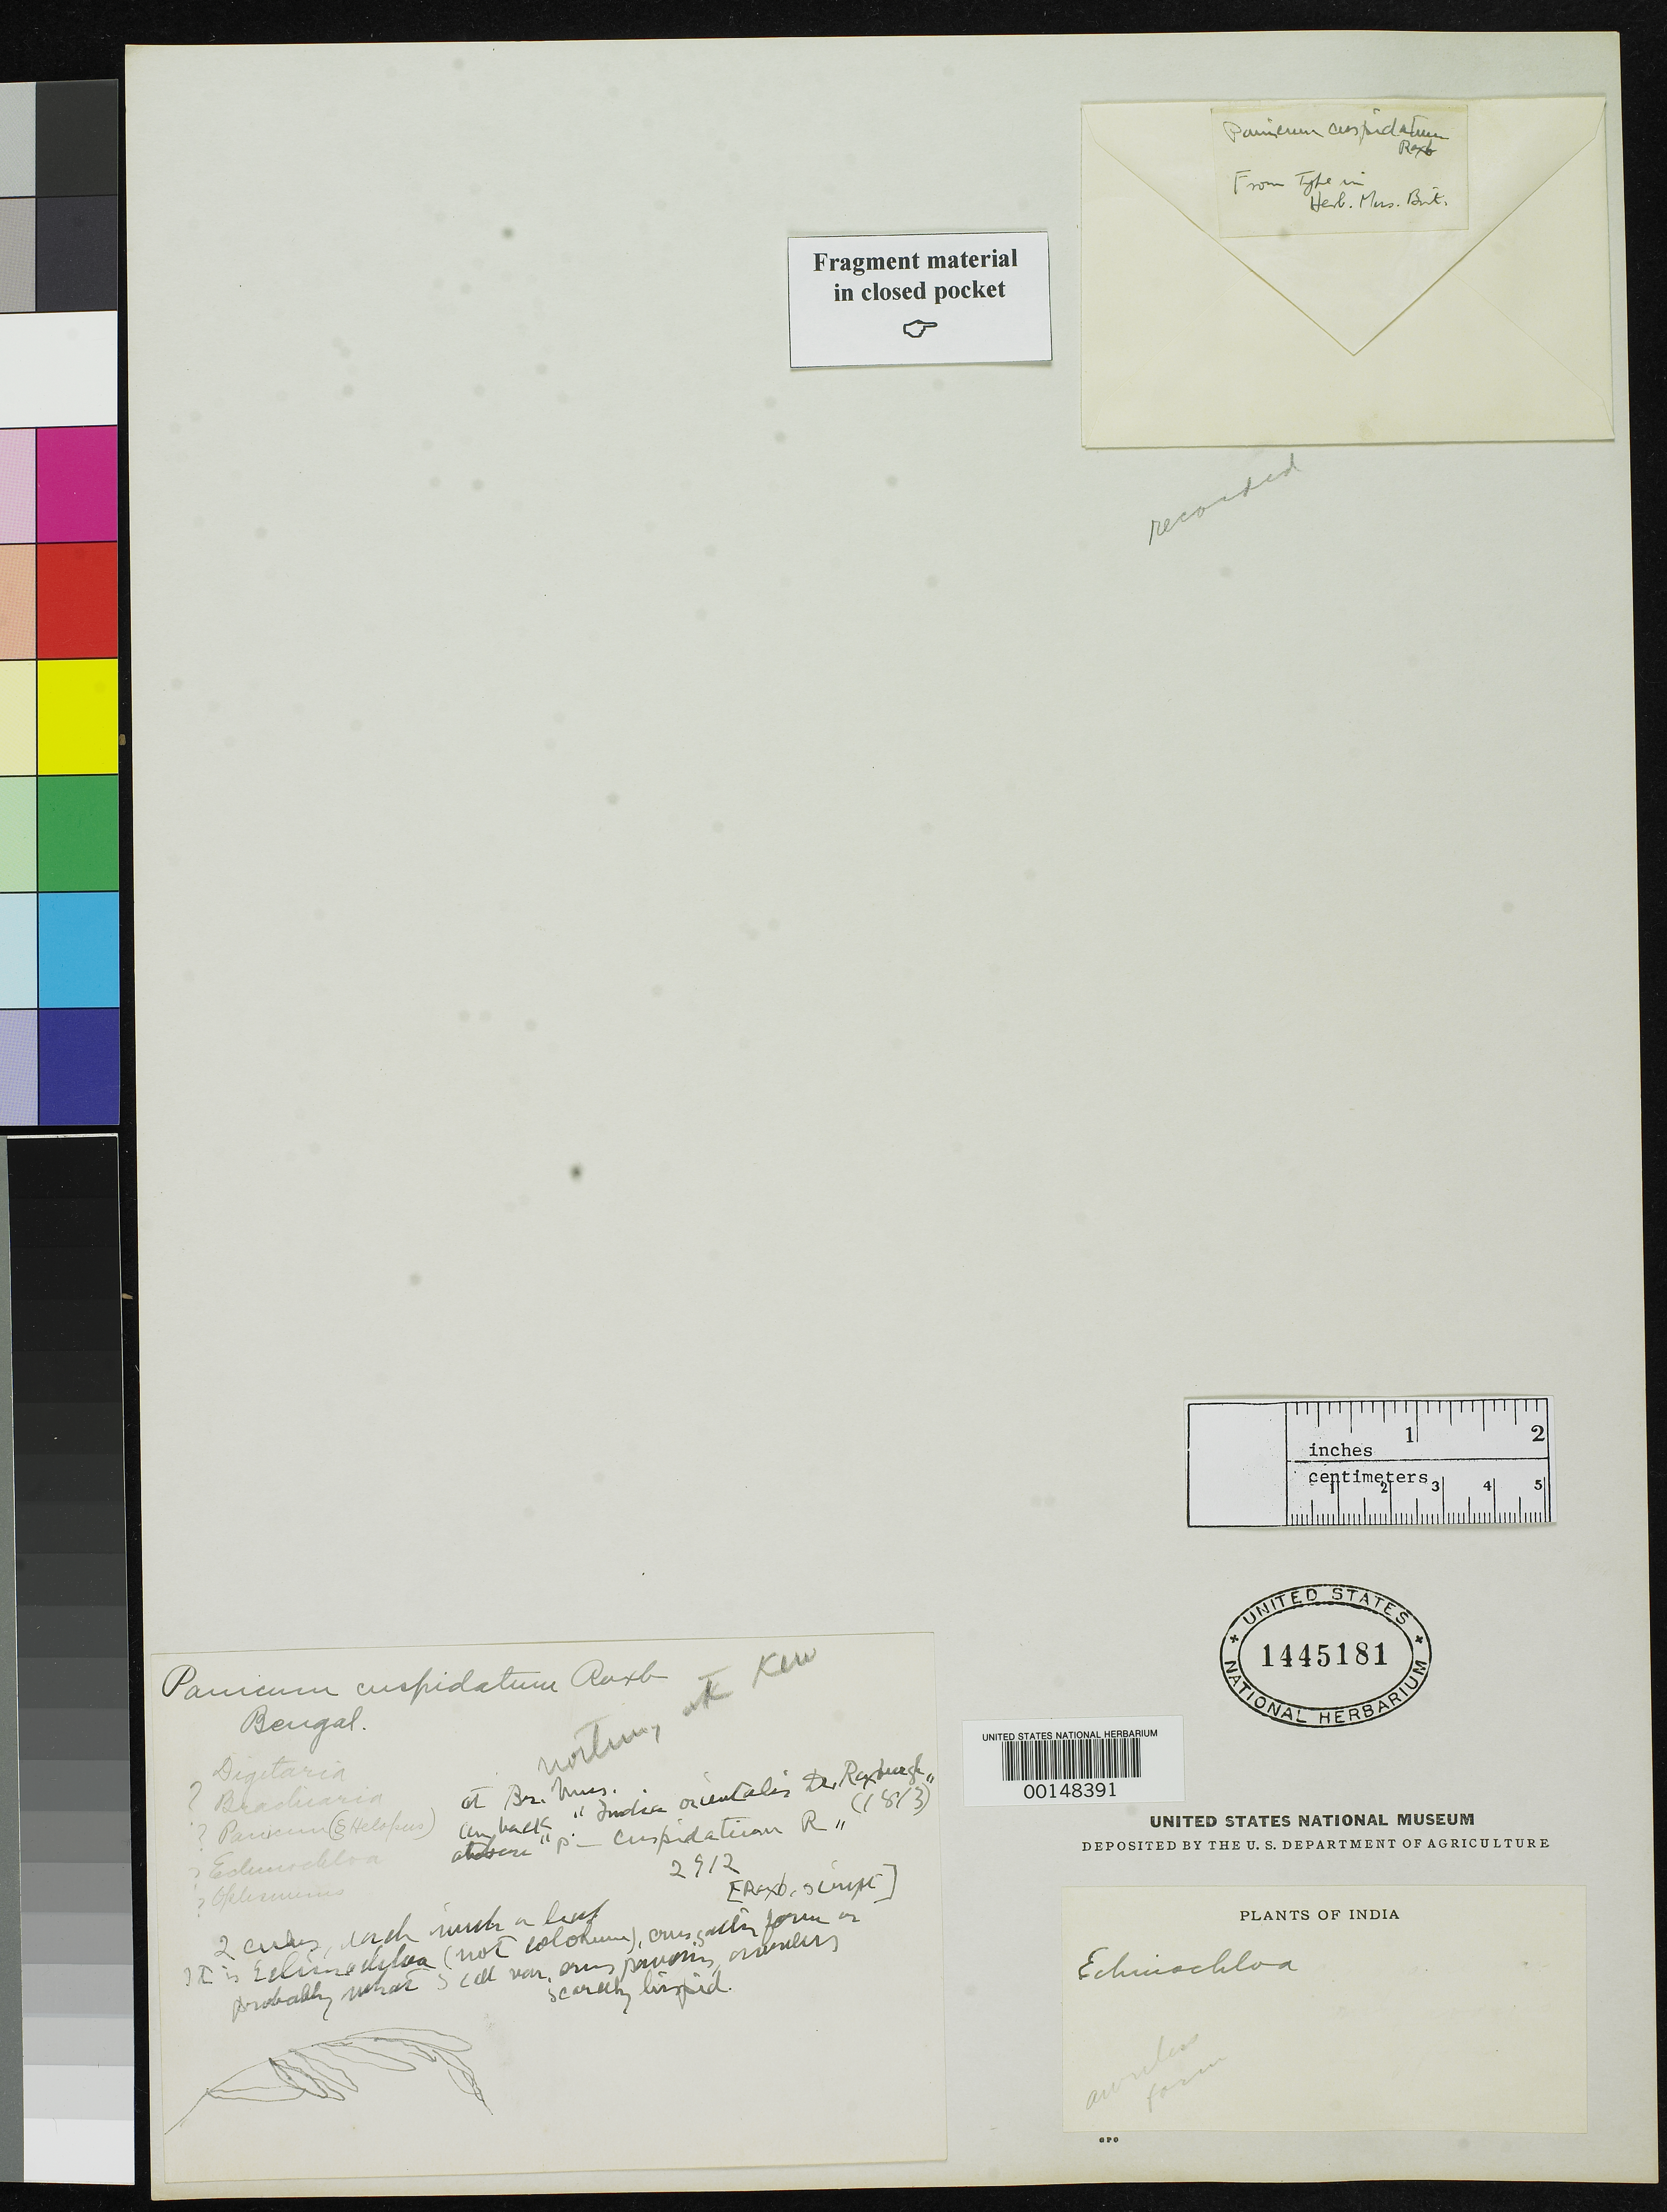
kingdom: Plantae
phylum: Tracheophyta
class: Liliopsida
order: Poales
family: Poaceae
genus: Panicum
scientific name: Panicum cuspidatum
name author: Roxb.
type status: Type Fragment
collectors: W. Roxburgh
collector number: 2912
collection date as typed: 1813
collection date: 1813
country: India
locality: Bengal.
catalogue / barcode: US 1445181